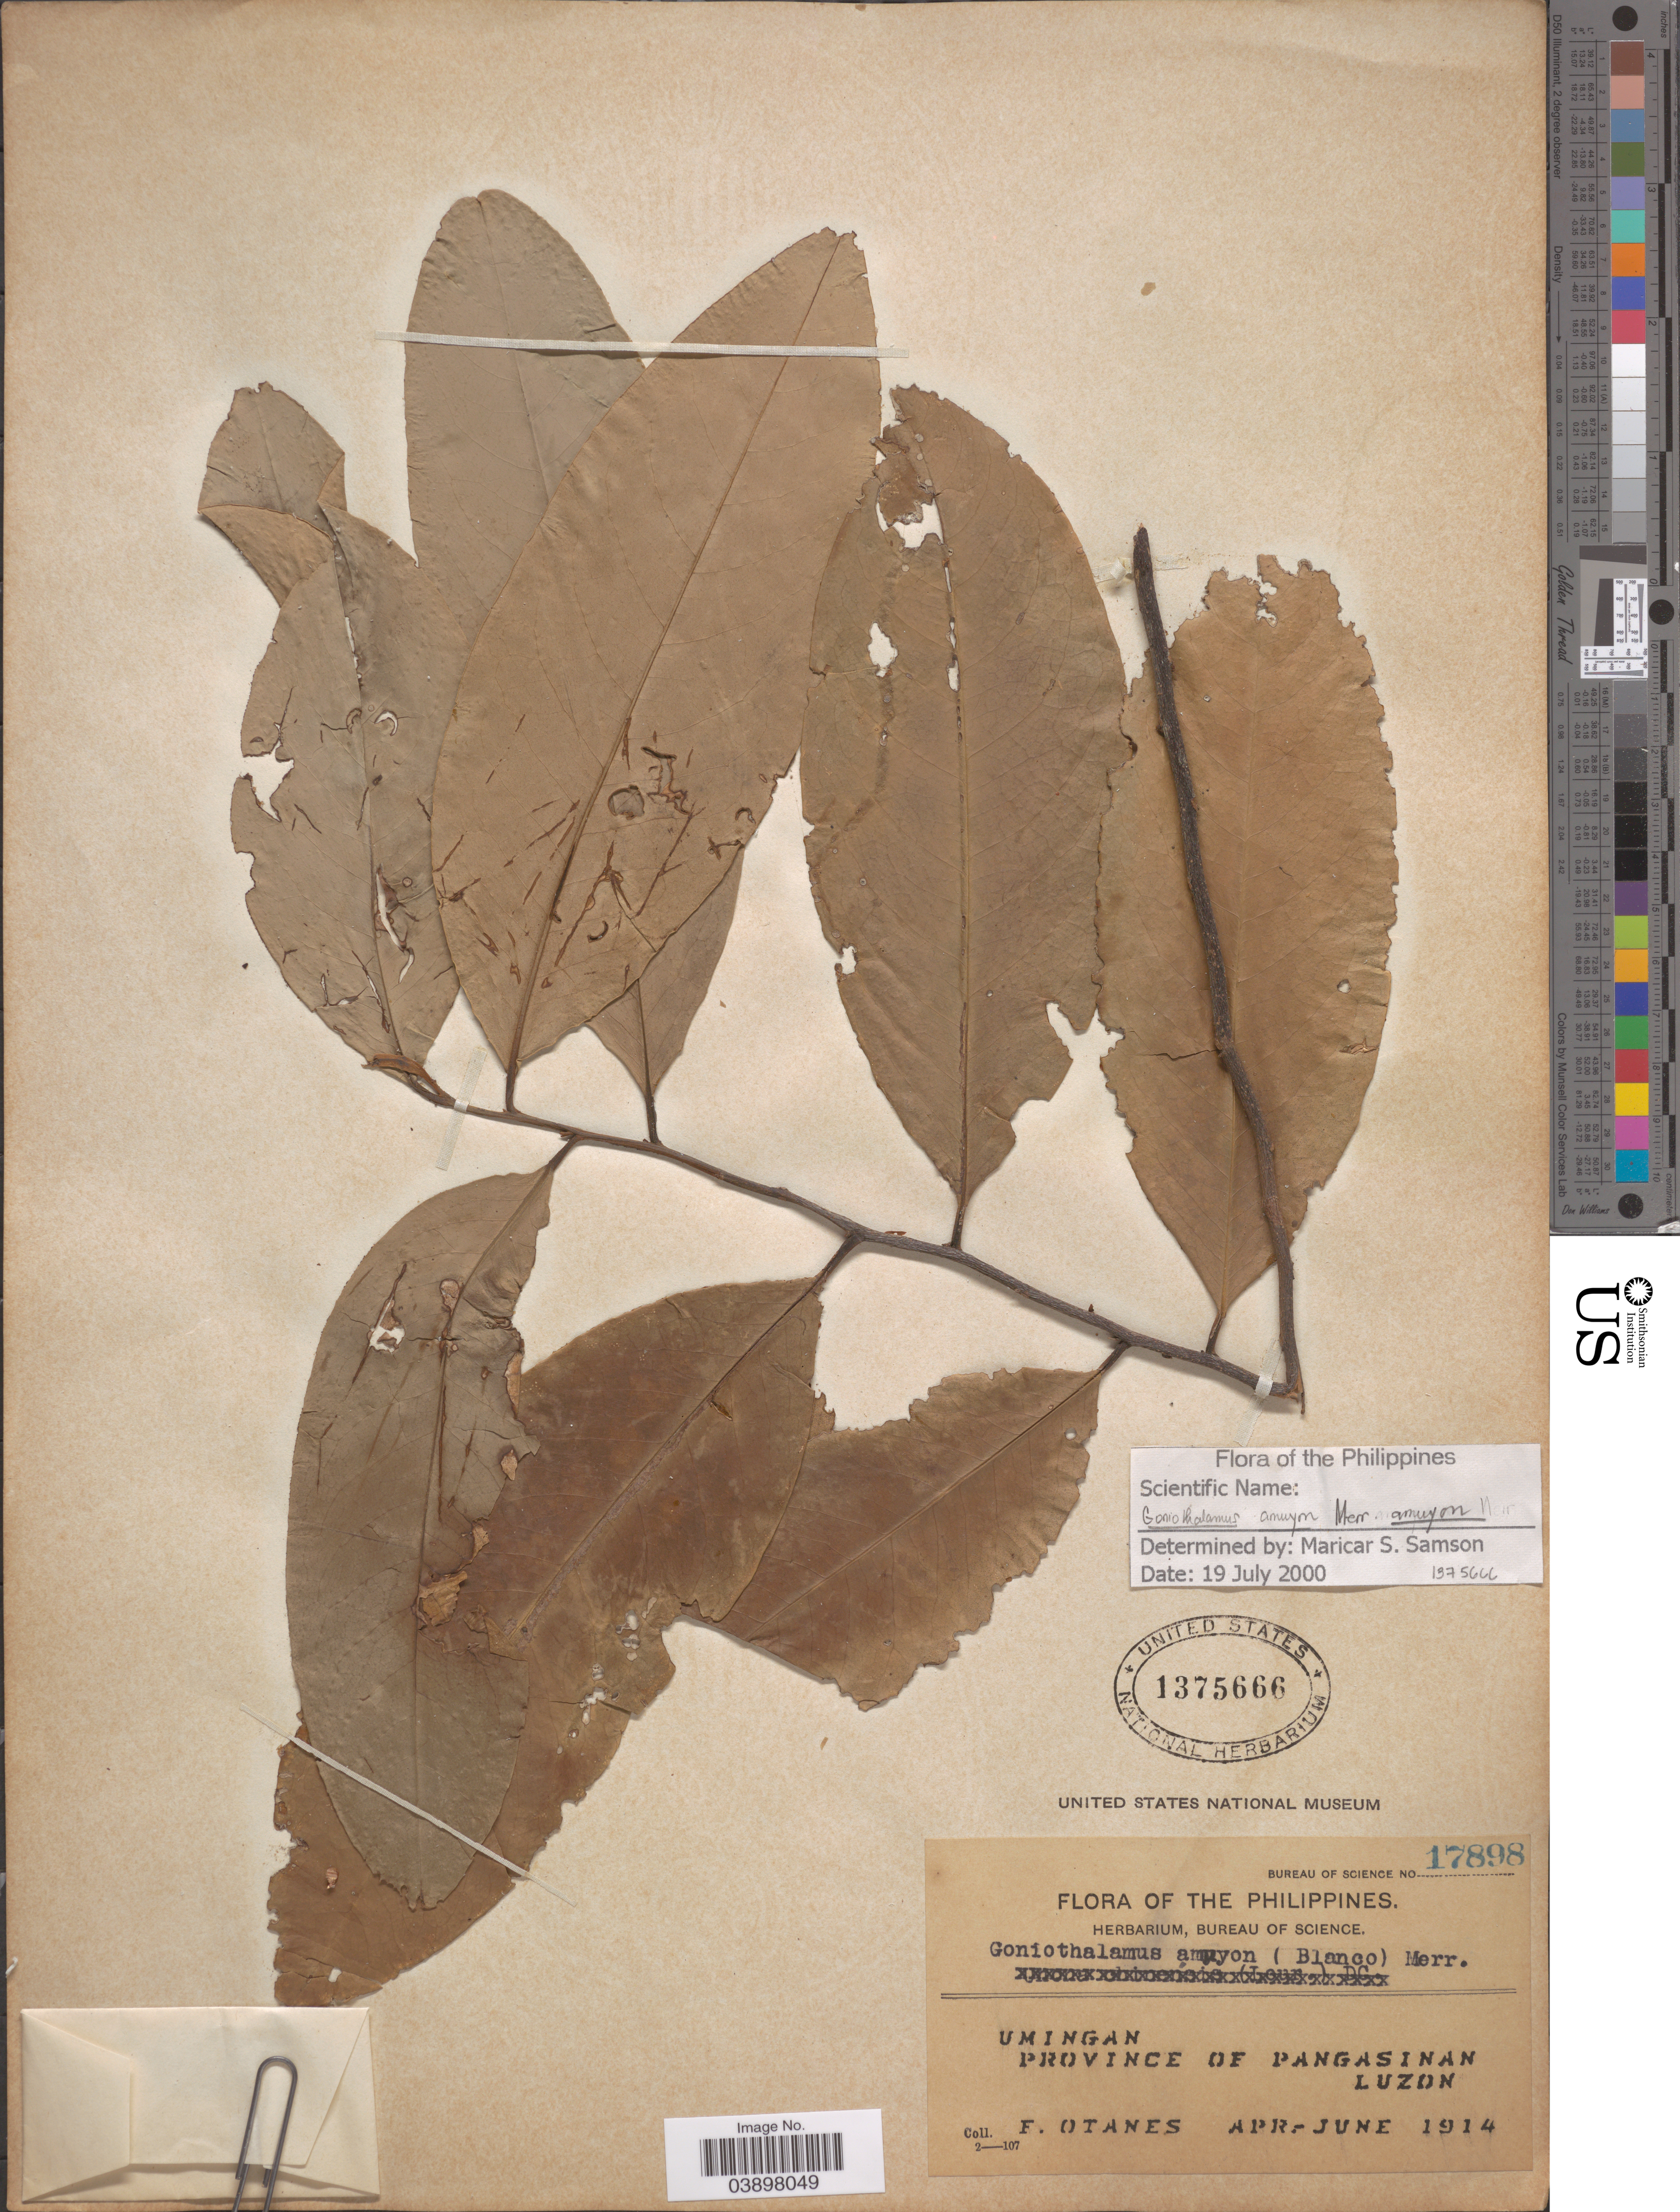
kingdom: Plantae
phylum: Tracheophyta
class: Magnoliopsida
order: Magnoliales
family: Annonaceae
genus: Goniothalamus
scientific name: Goniothalamus amuyon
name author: (Blanco) Merr.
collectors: F. Q. Otanes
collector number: Bureau of Science 17898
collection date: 1914-04/1914-06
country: Philippines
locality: Umingan. Province of Pangasinan. Luzon.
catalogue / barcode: US 1375666